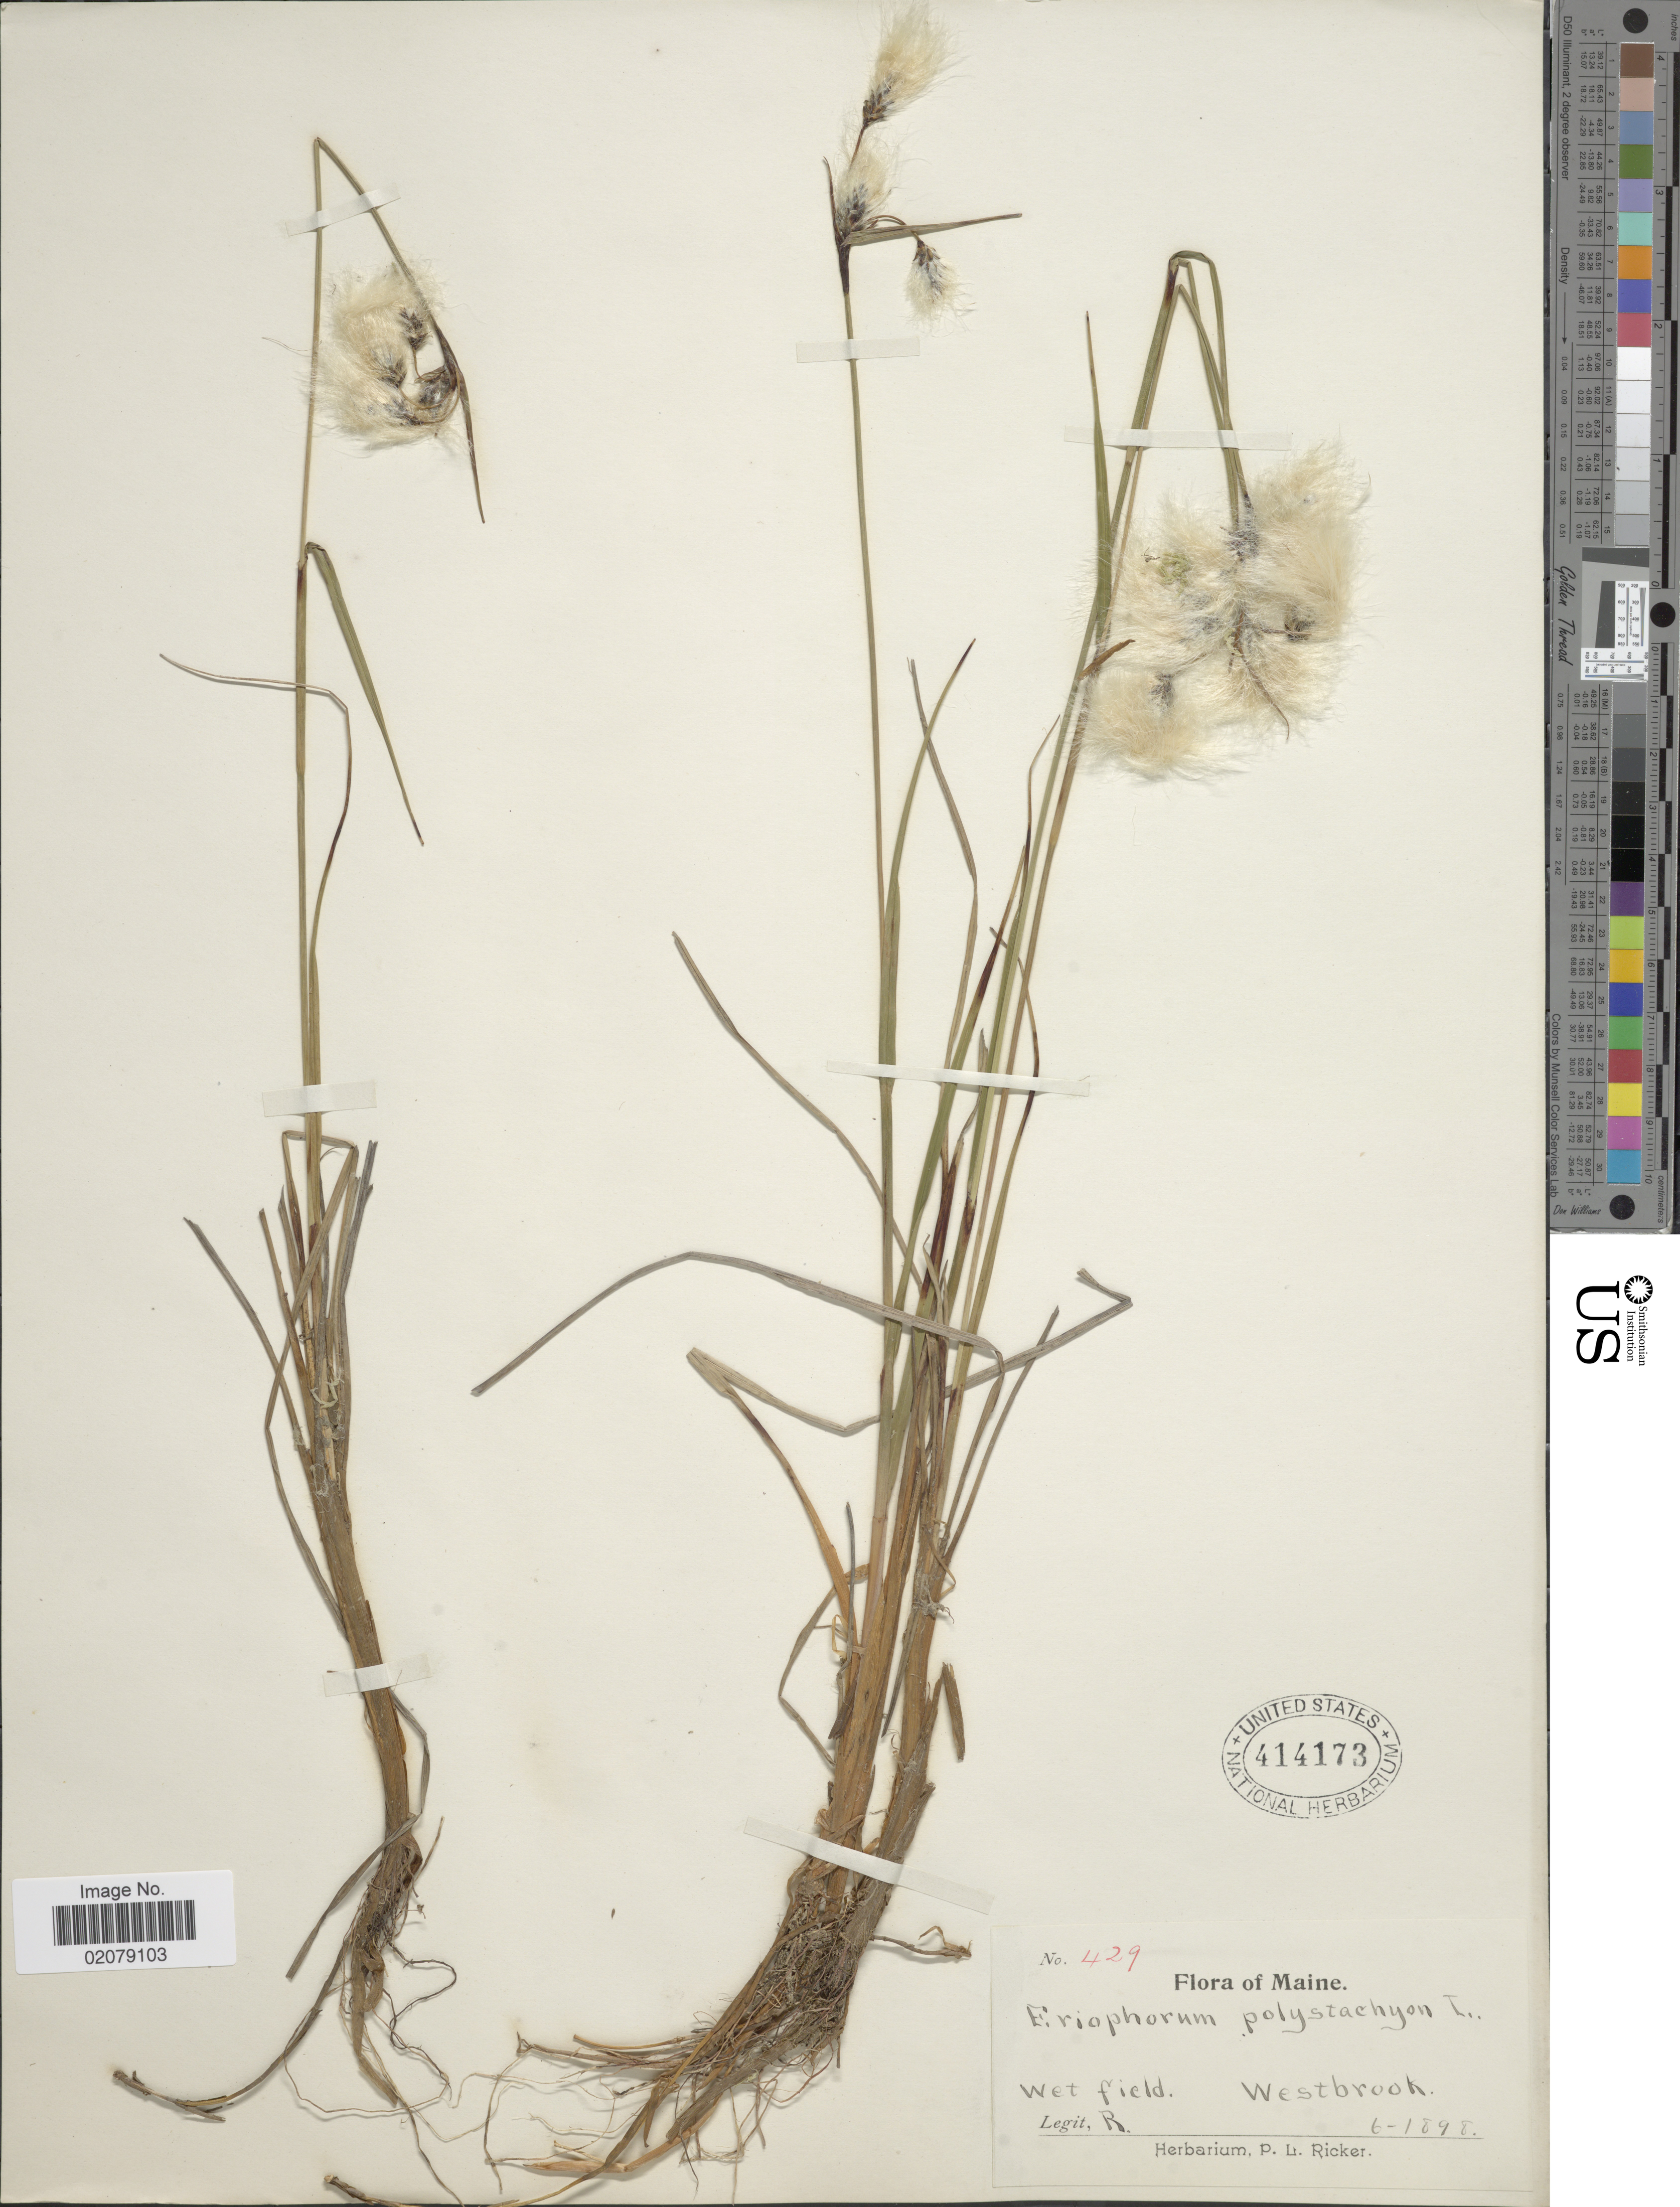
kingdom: Plantae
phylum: Tracheophyta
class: Liliopsida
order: Poales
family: Cyperaceae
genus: Eriophorum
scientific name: Eriophorum viridicarinatum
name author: (Englem.) Fernald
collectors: P. Ricker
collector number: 429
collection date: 1898-06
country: United States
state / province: Maine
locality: Westbrook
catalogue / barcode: US 414173